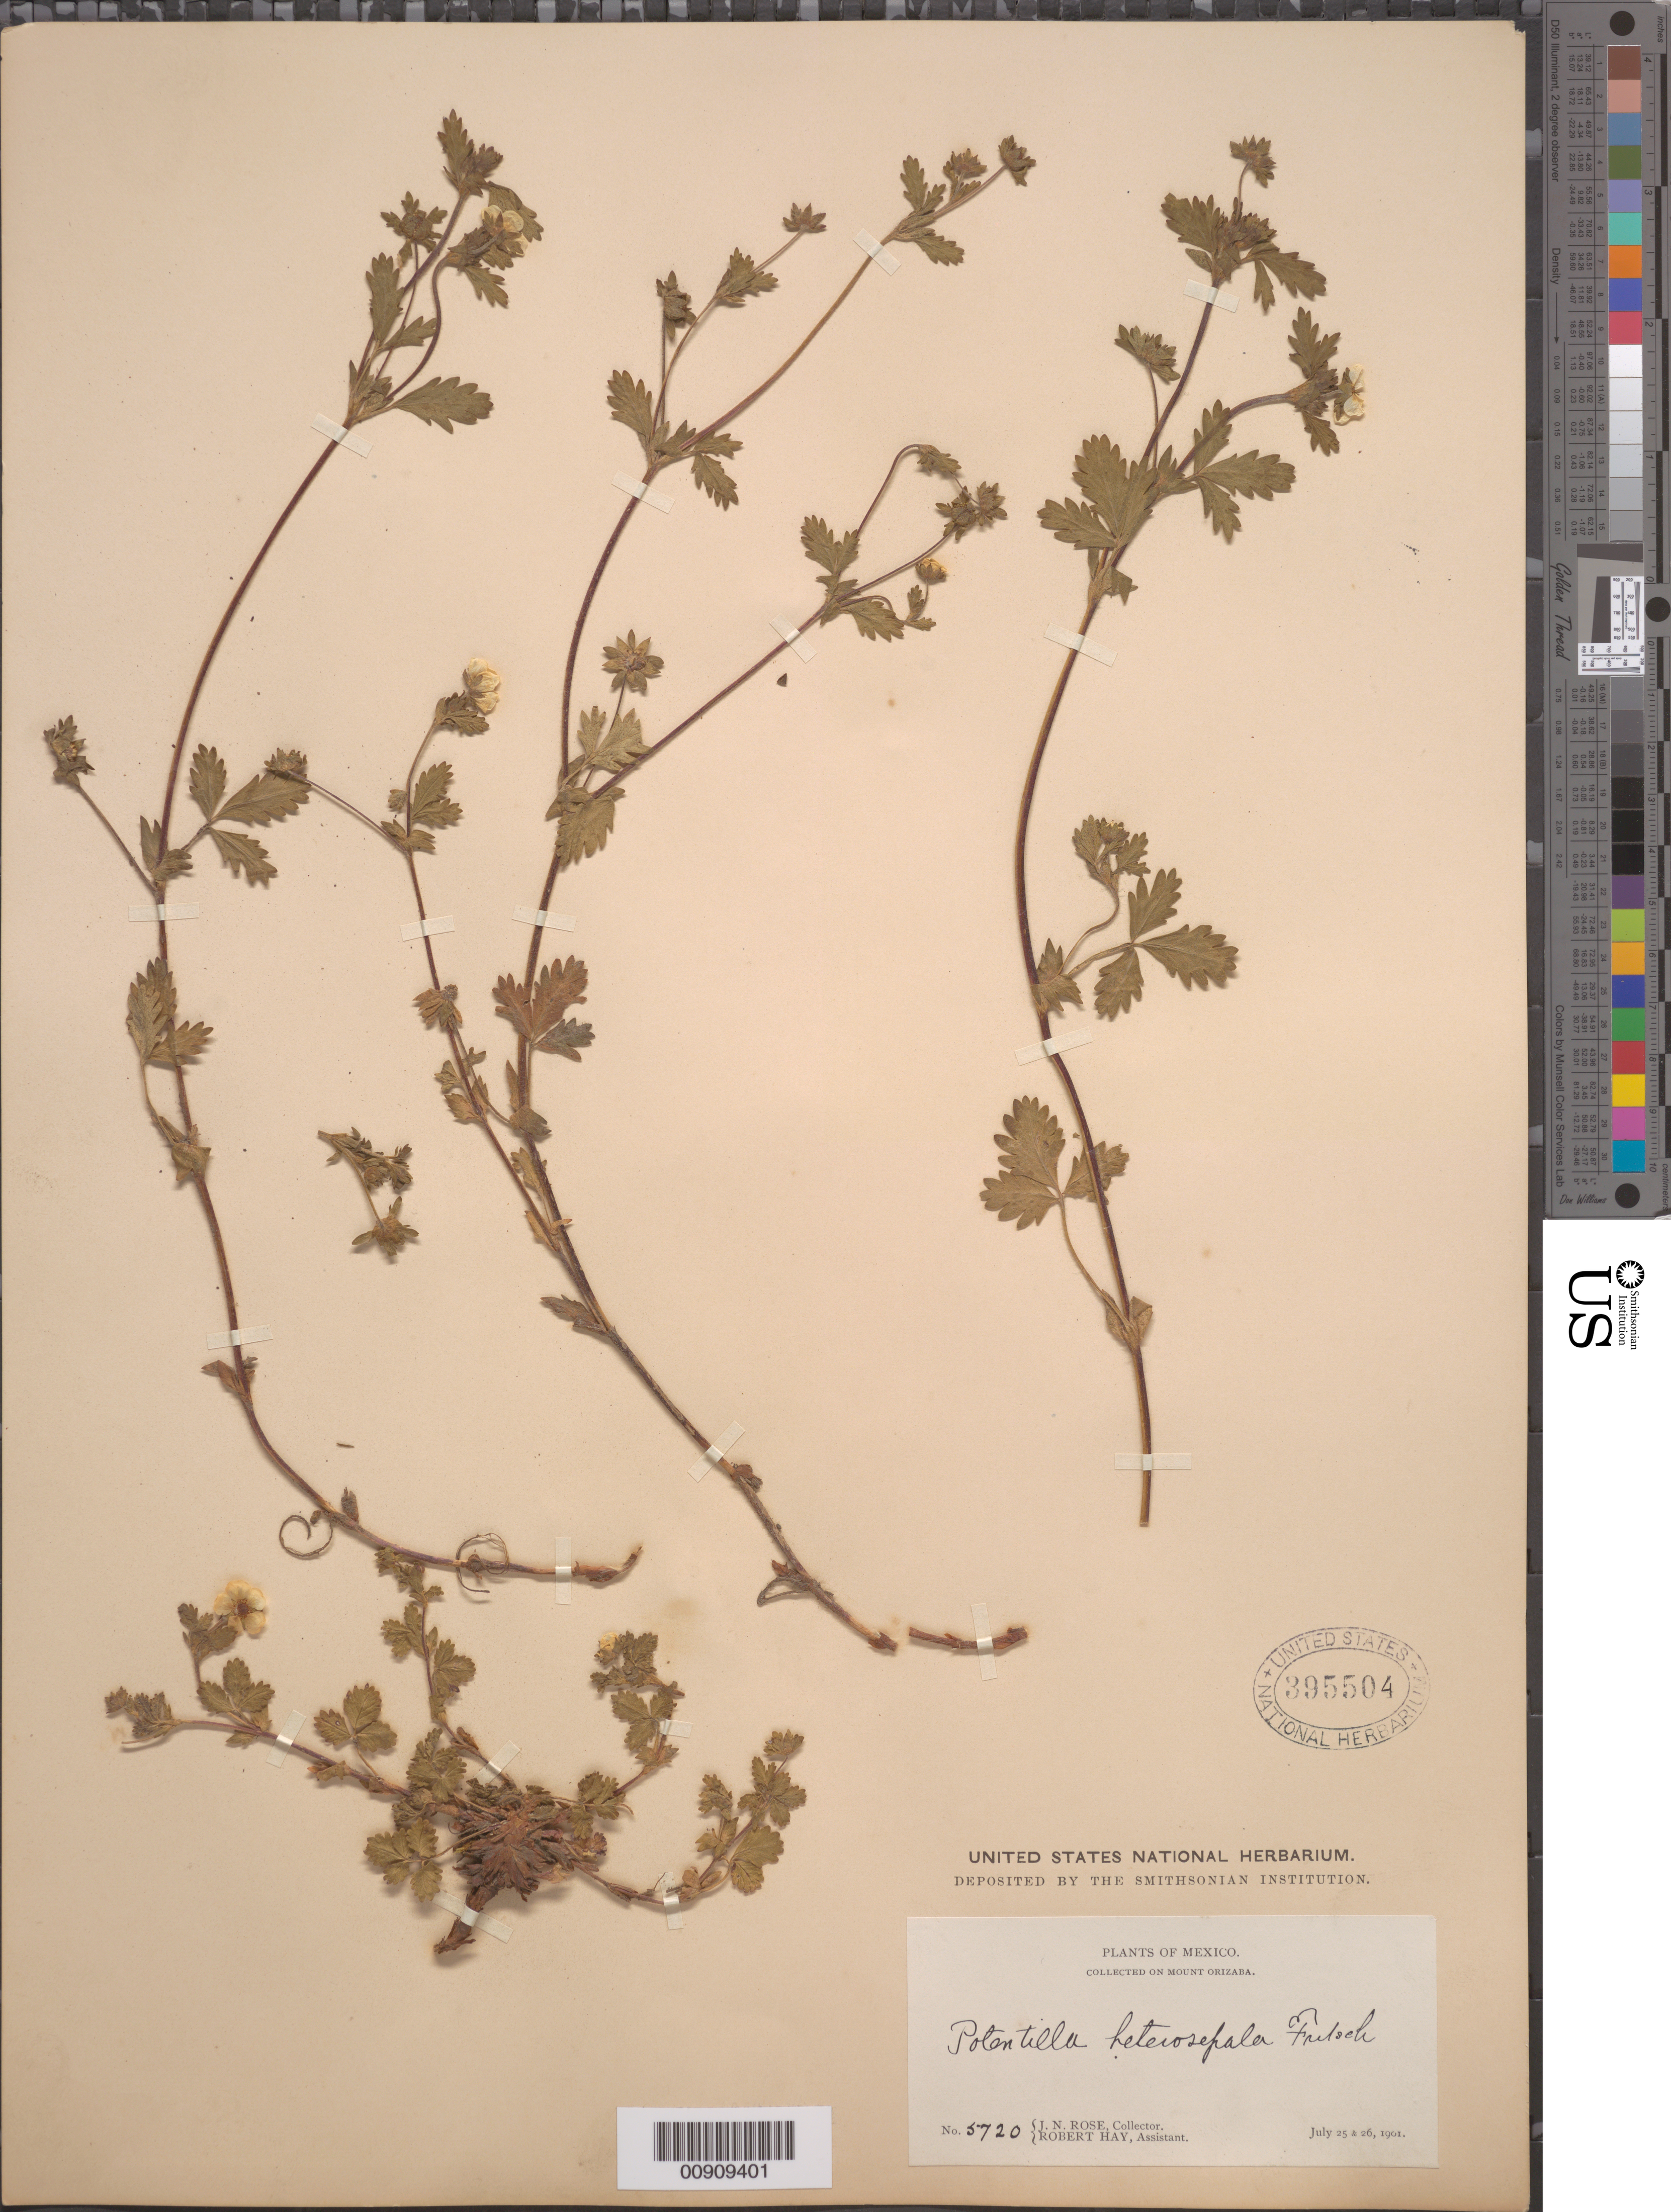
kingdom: Plantae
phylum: Tracheophyta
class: Magnoliopsida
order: Rosales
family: Rosaceae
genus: Potentilla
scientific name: Potentilla heterosepala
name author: Fritsch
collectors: J. N. Rose & R. Hay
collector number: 5720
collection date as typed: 25 Jul 1901 to 26 Jul 1901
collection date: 1901-07-25/1901-07-26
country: Mexico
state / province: Veracruz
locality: Mount Orizaba.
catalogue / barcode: US 395504